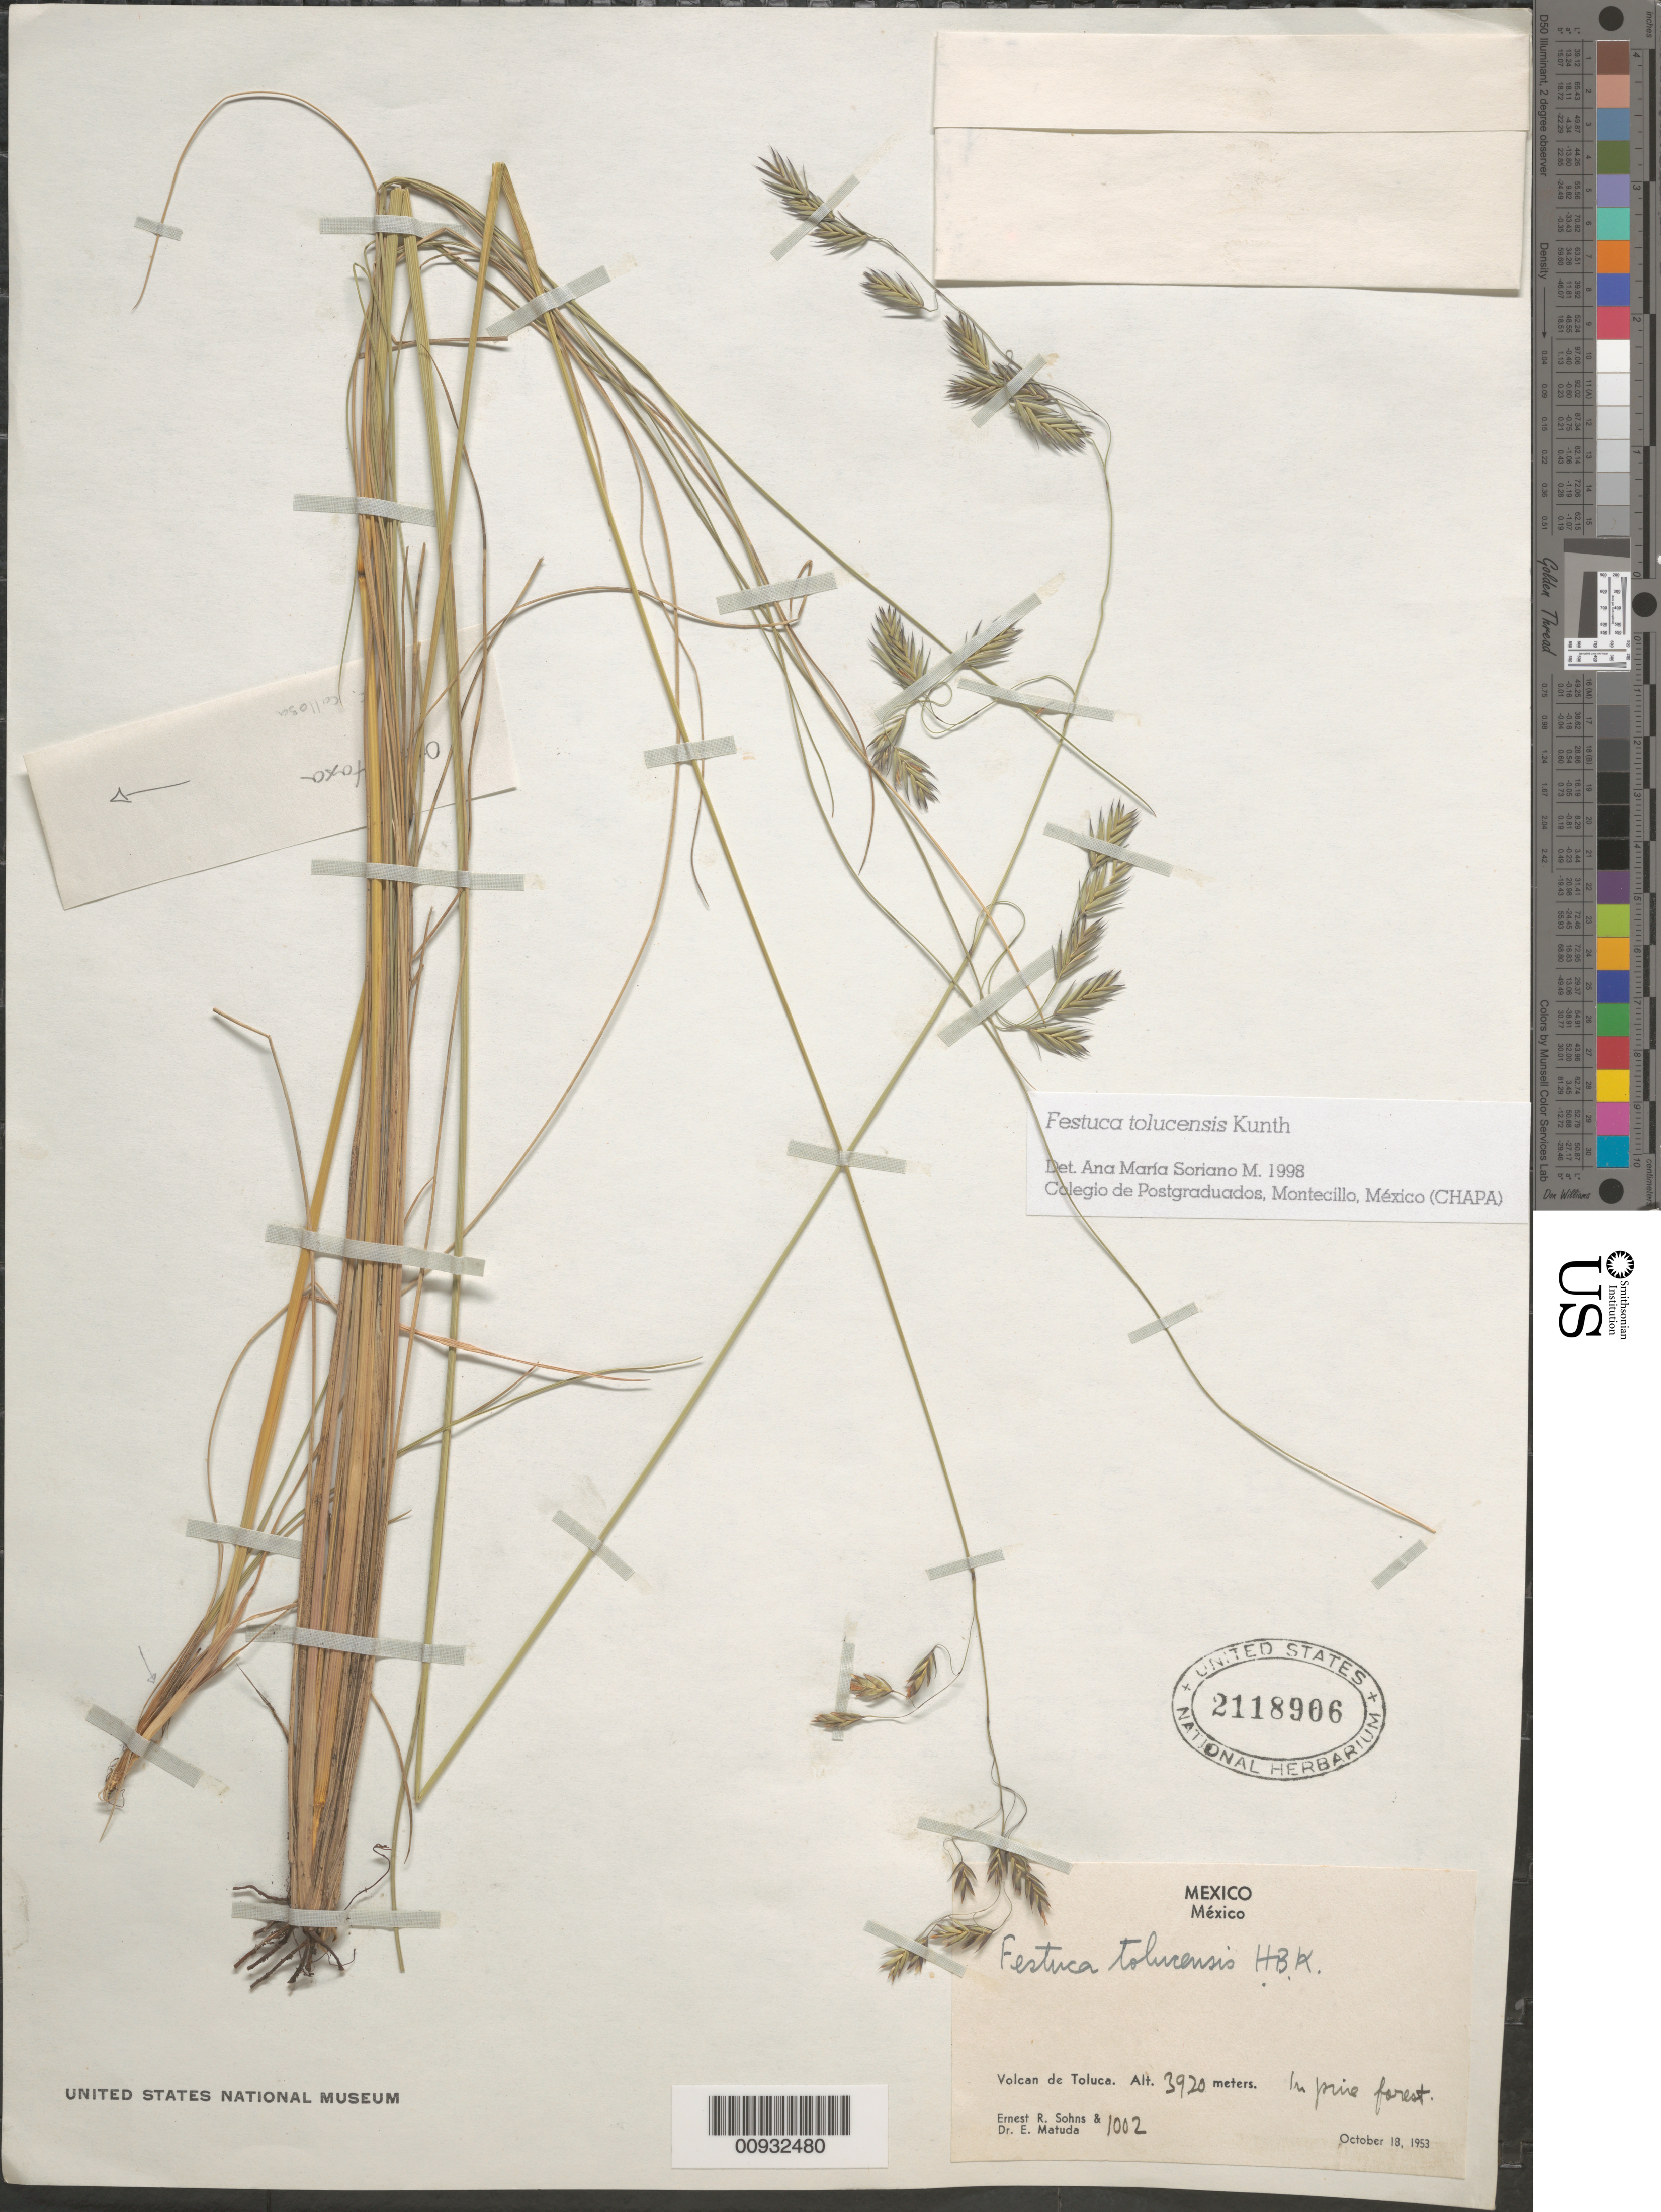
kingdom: Plantae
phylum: Tracheophyta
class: Liliopsida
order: Poales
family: Poaceae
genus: Festuca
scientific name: Festuca tolucensis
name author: Kunth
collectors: E. R. Sohns & E. Matuda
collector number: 1002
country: Mexico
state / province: México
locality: Volcan de Toluca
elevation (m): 3920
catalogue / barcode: US 2218906